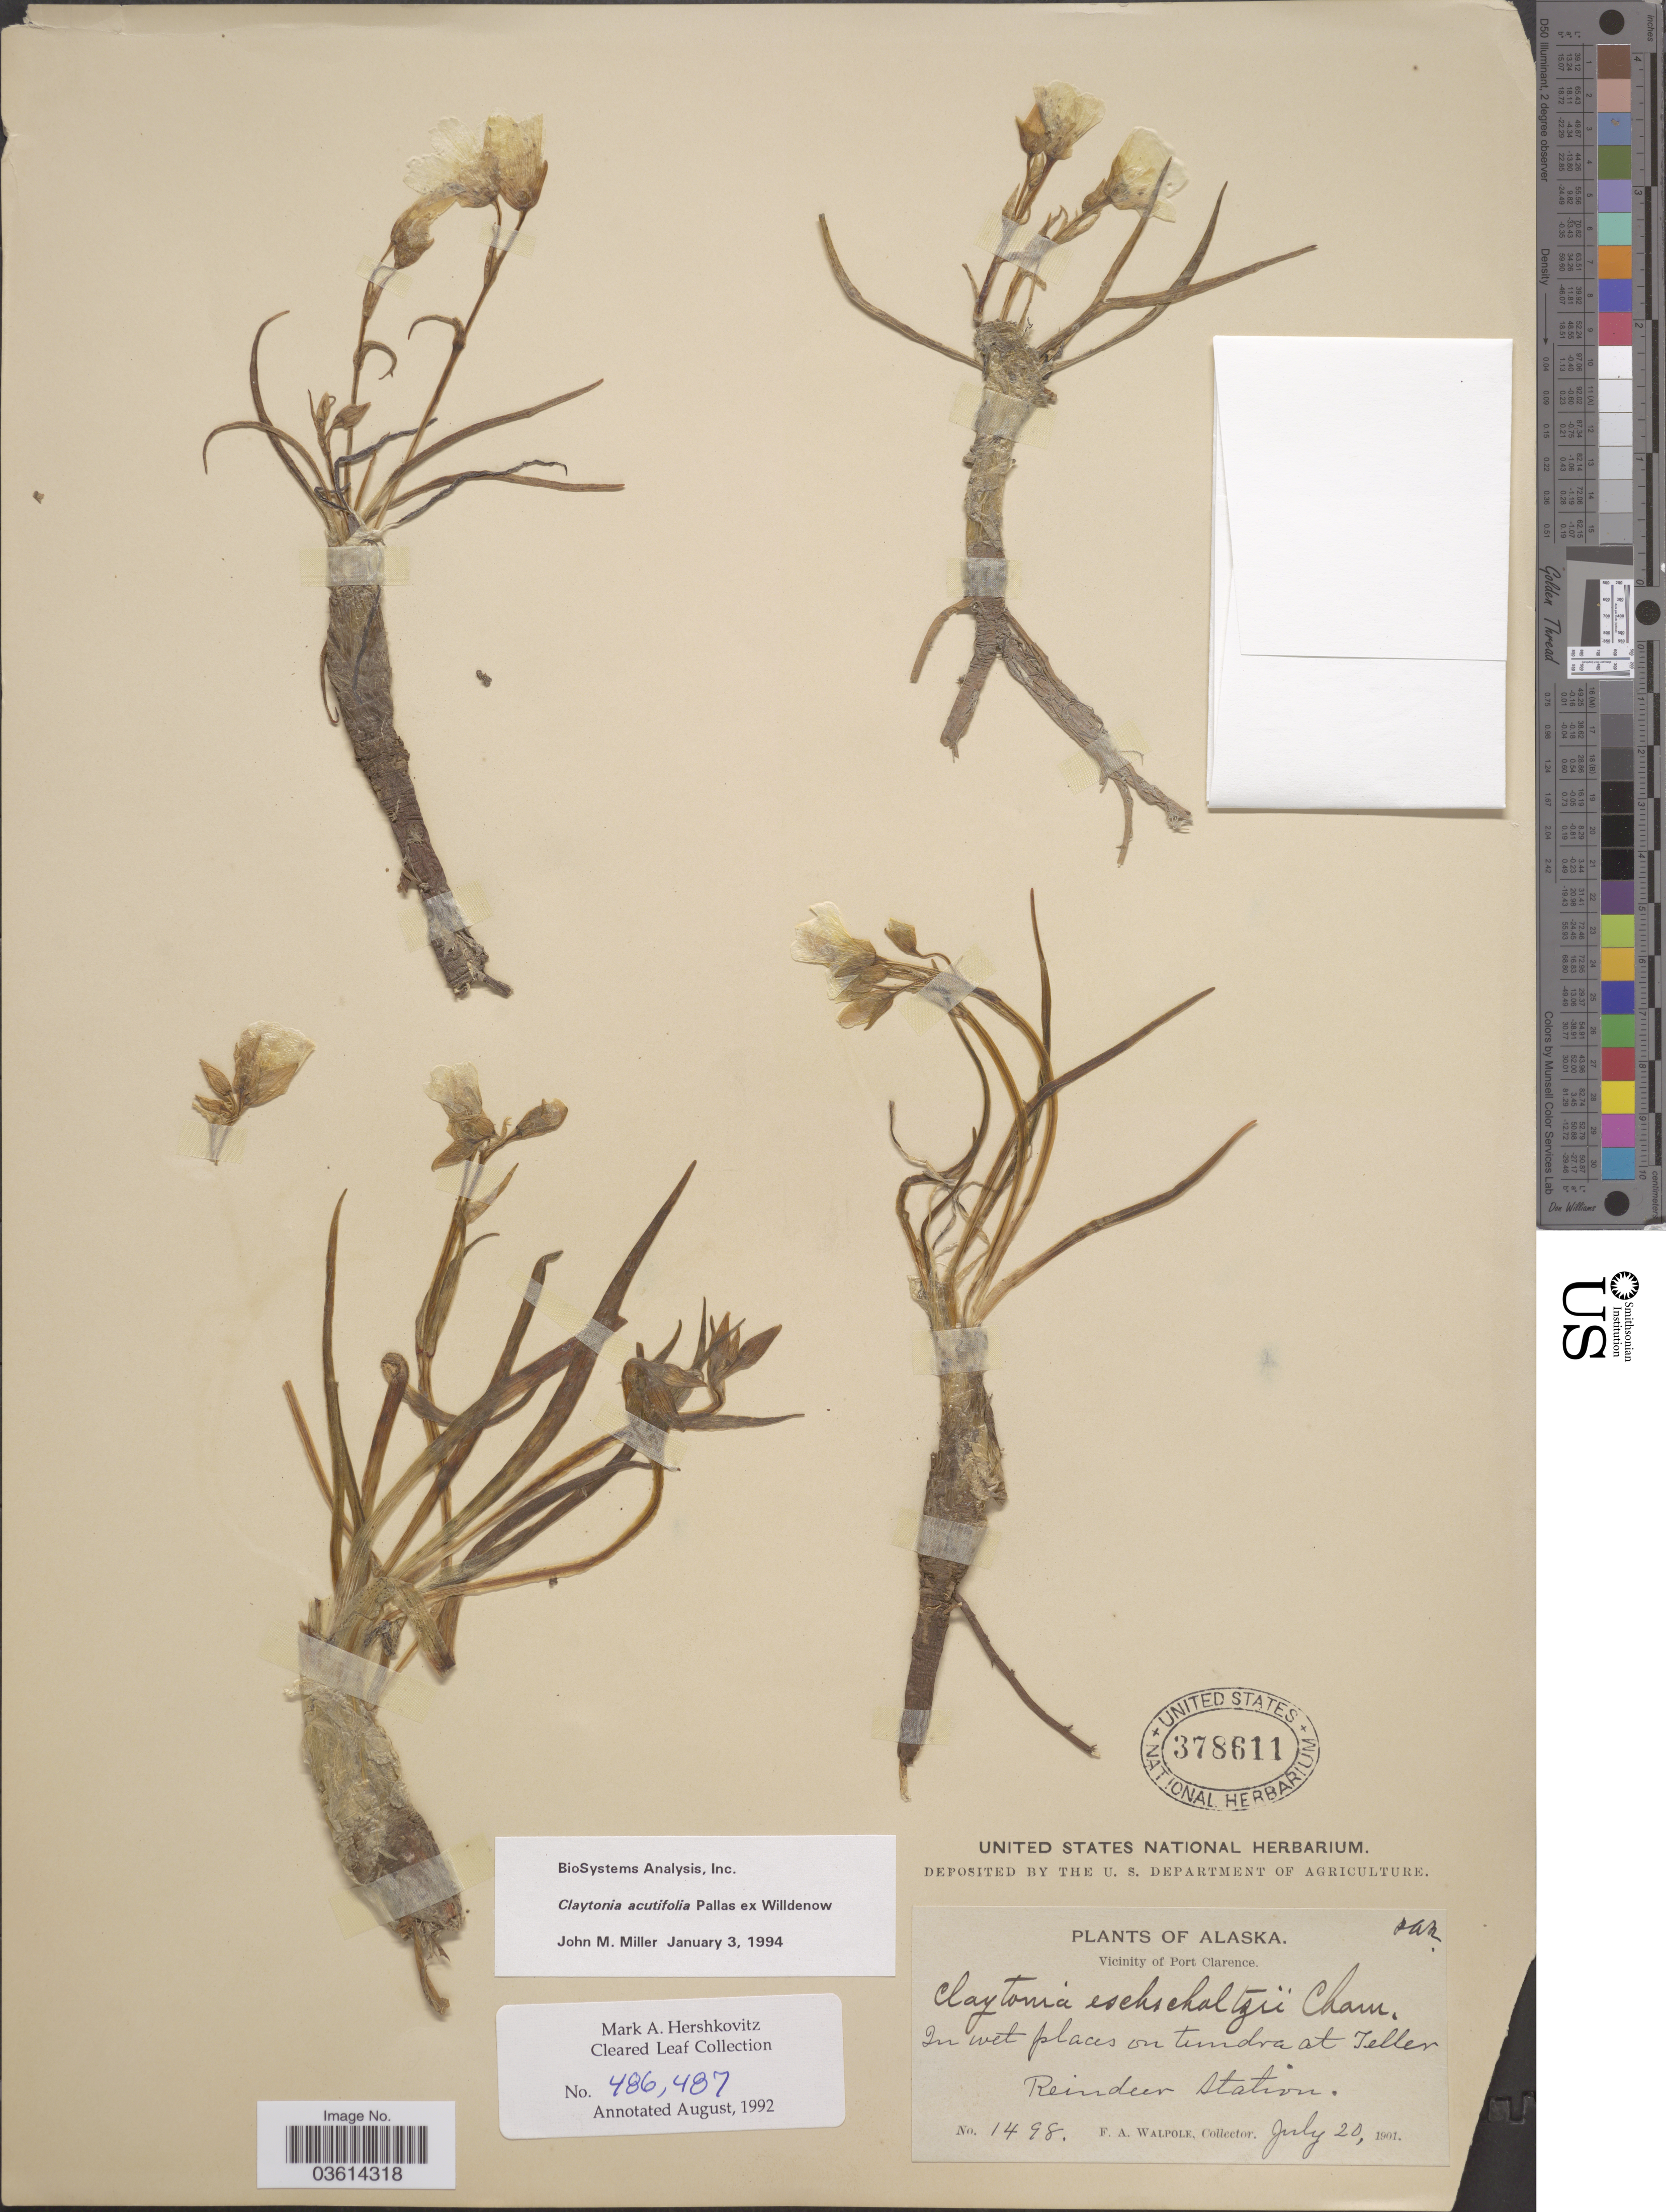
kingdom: Plantae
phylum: Tracheophyta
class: Magnoliopsida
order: Caryophyllales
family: Montiaceae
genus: Claytonia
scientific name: Claytonia acutifolia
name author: Pall. ex Willd.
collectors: F. Walpole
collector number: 1498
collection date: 1901-07-20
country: United States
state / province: Alaska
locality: Vicinity of Port Clarence. In wet places on tundra at Teller Reindeer Station.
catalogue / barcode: US 378611